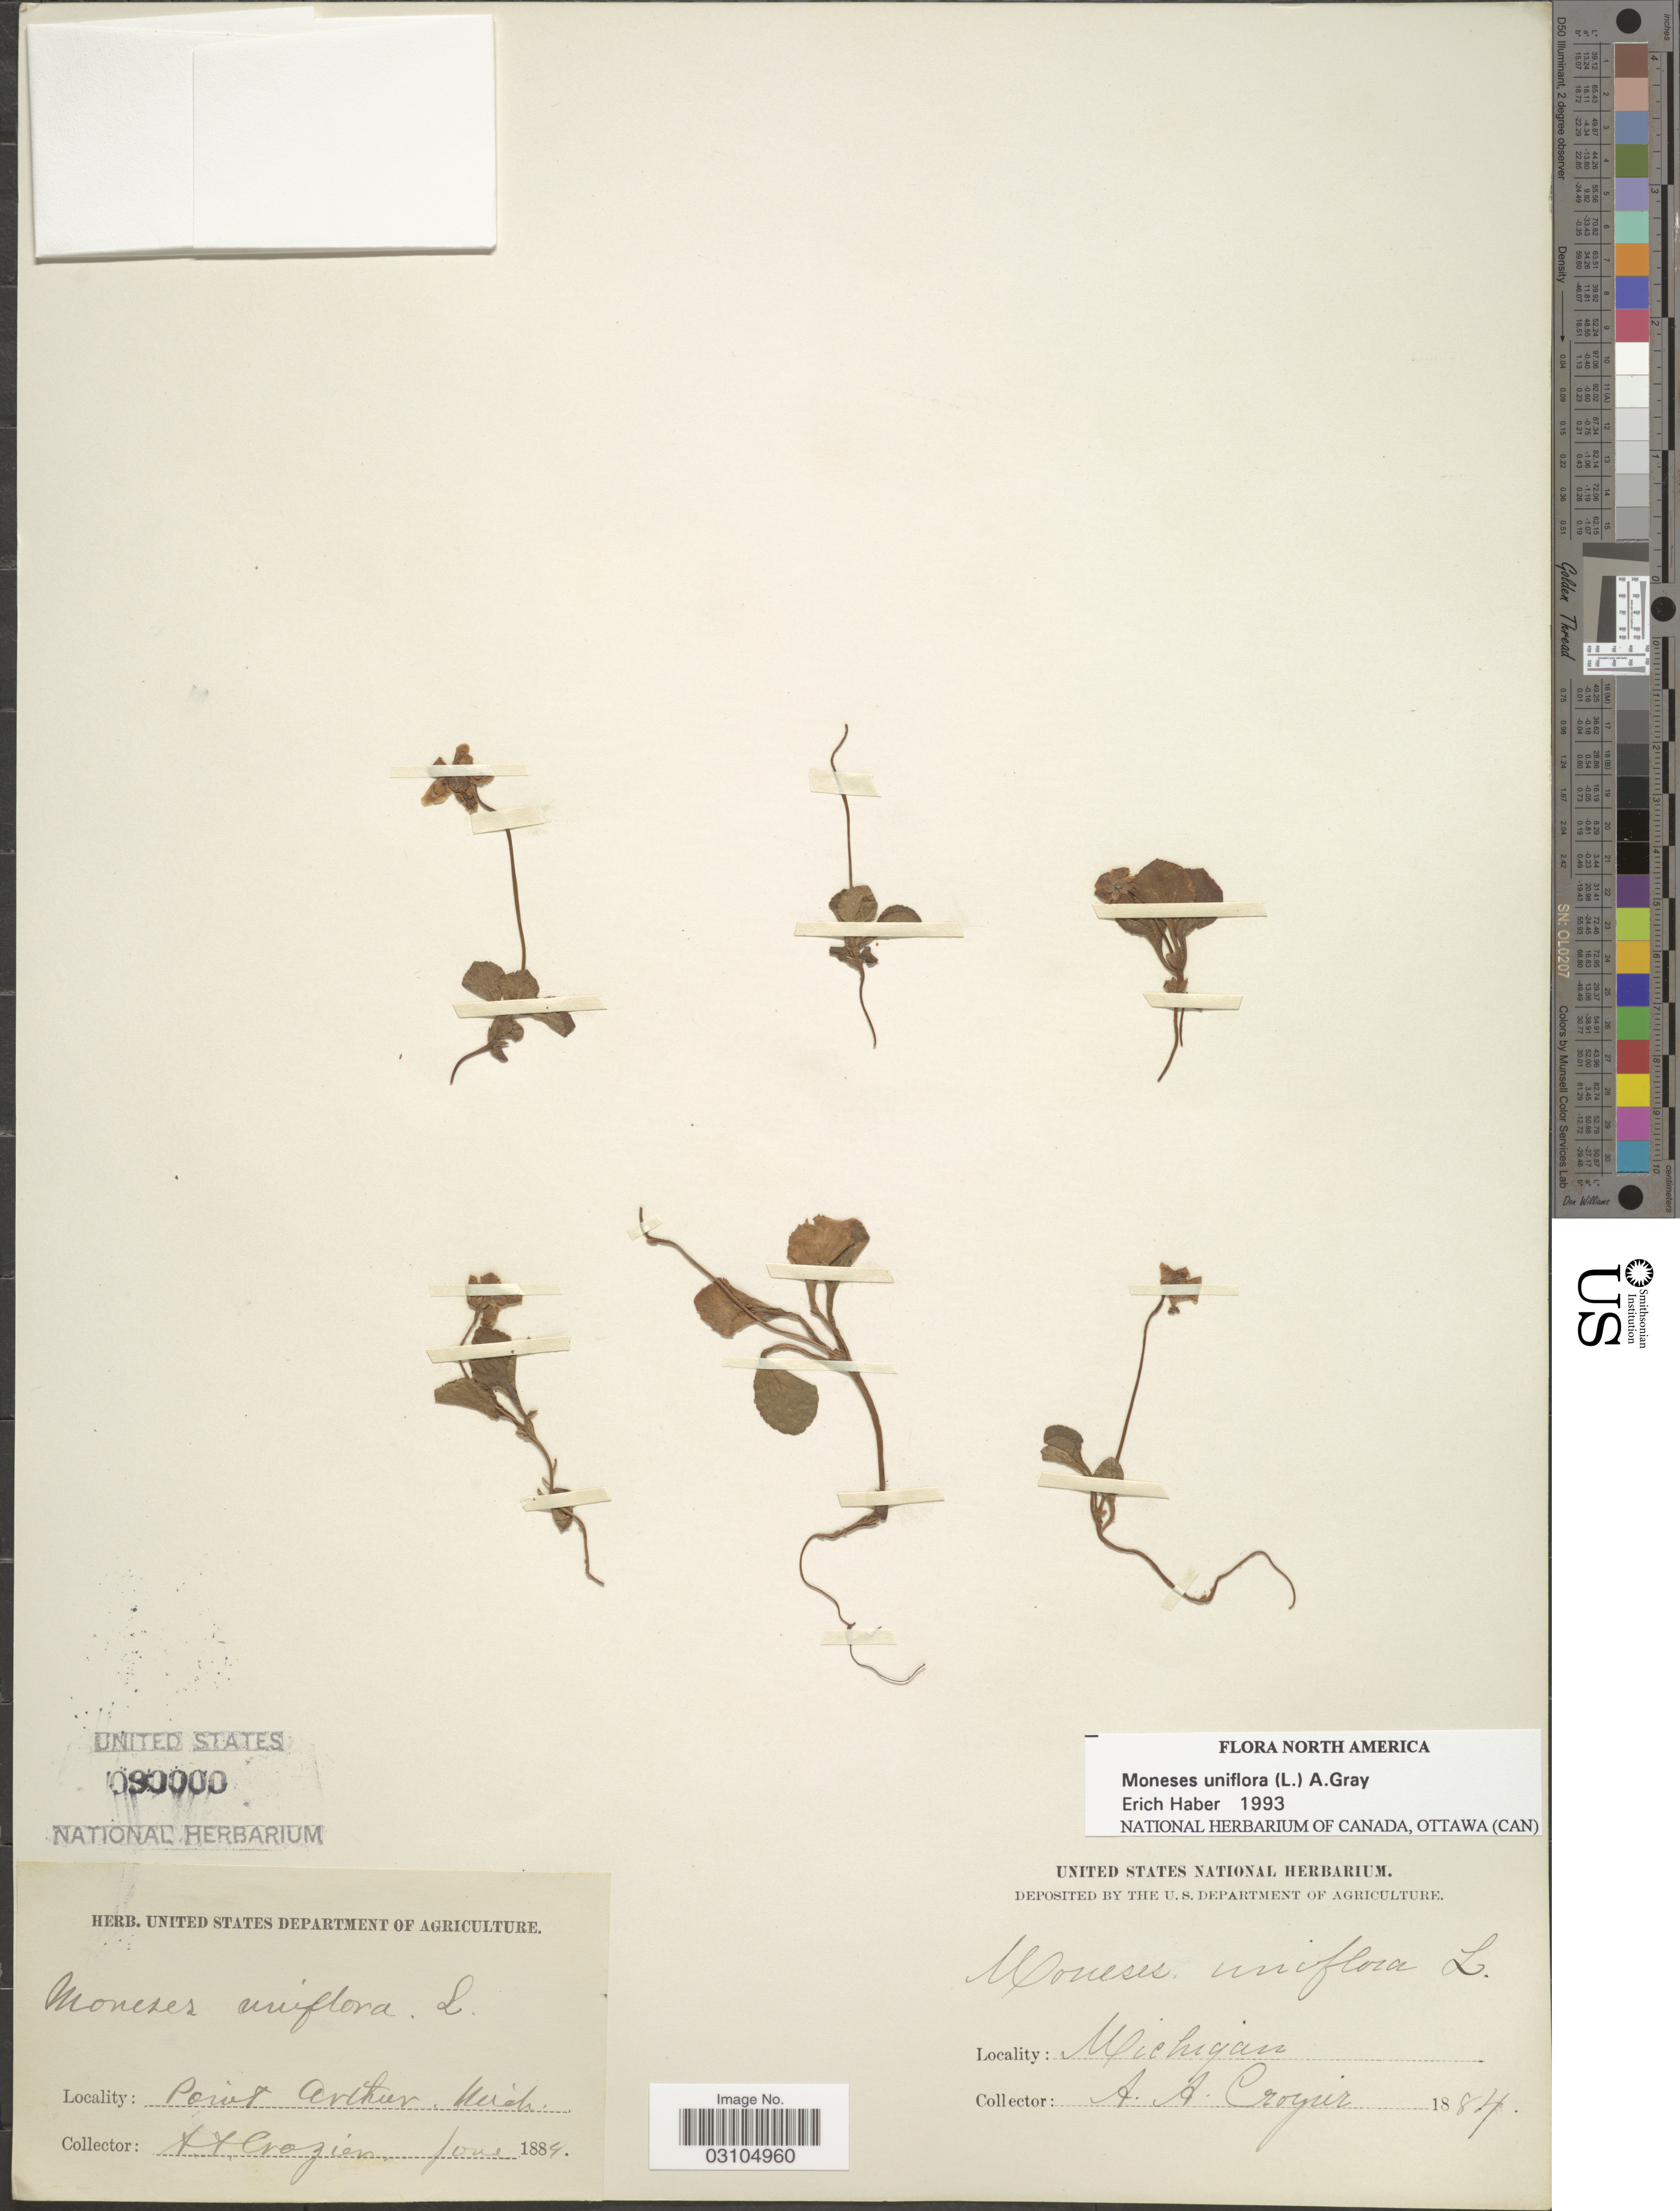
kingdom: Plantae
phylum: Tracheophyta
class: Magnoliopsida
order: Ericales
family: Ericaceae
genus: Moneses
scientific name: Moneses uniflora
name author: (L.) A. Gray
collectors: A. Crozier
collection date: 1884-06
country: United States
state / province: Michigan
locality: Point Arthur.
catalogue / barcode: US 90000